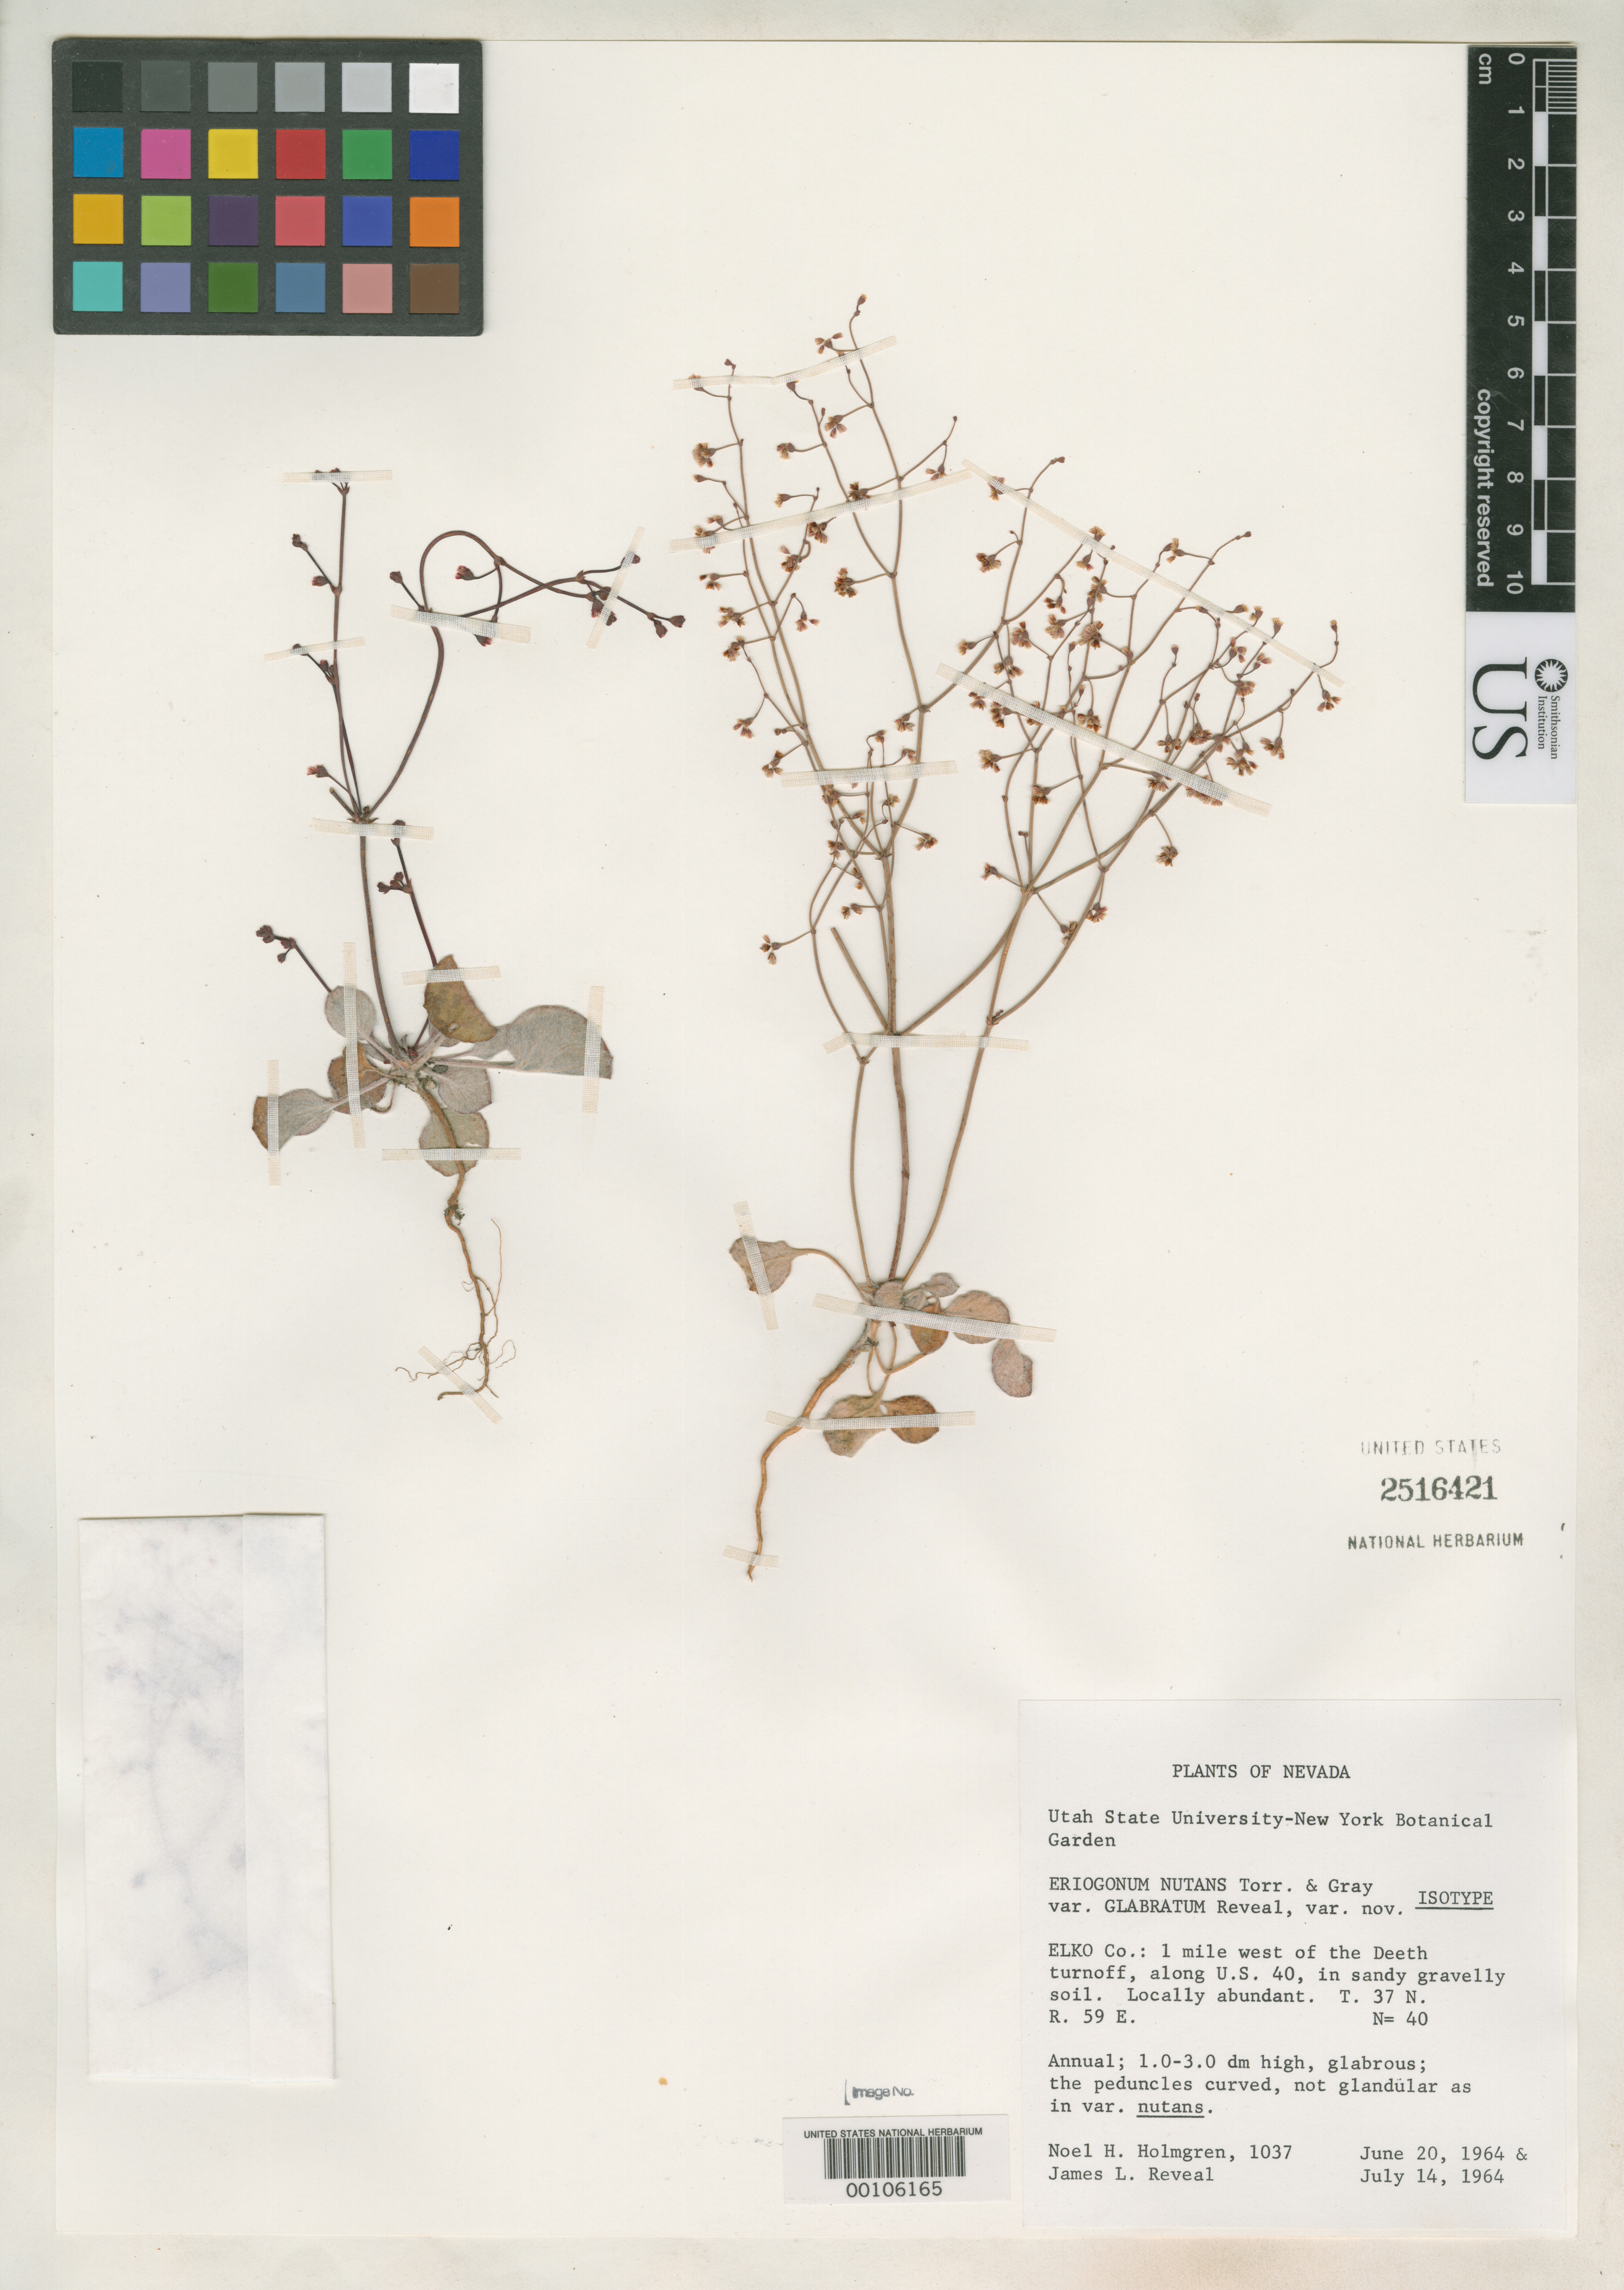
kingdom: Plantae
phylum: Tracheophyta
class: Magnoliopsida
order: Caryophyllales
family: Polygonaceae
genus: Eriogonum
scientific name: Eriogonum nutans var. glabratum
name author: Reveal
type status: Isotype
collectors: N. H. Holmgren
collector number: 1037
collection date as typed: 20 Jun 1964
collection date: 1964-06-20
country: United States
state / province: Nevada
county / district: Elko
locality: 1 mi W of the Deeth Turnoff, along U.S.40.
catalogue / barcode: US 2516421